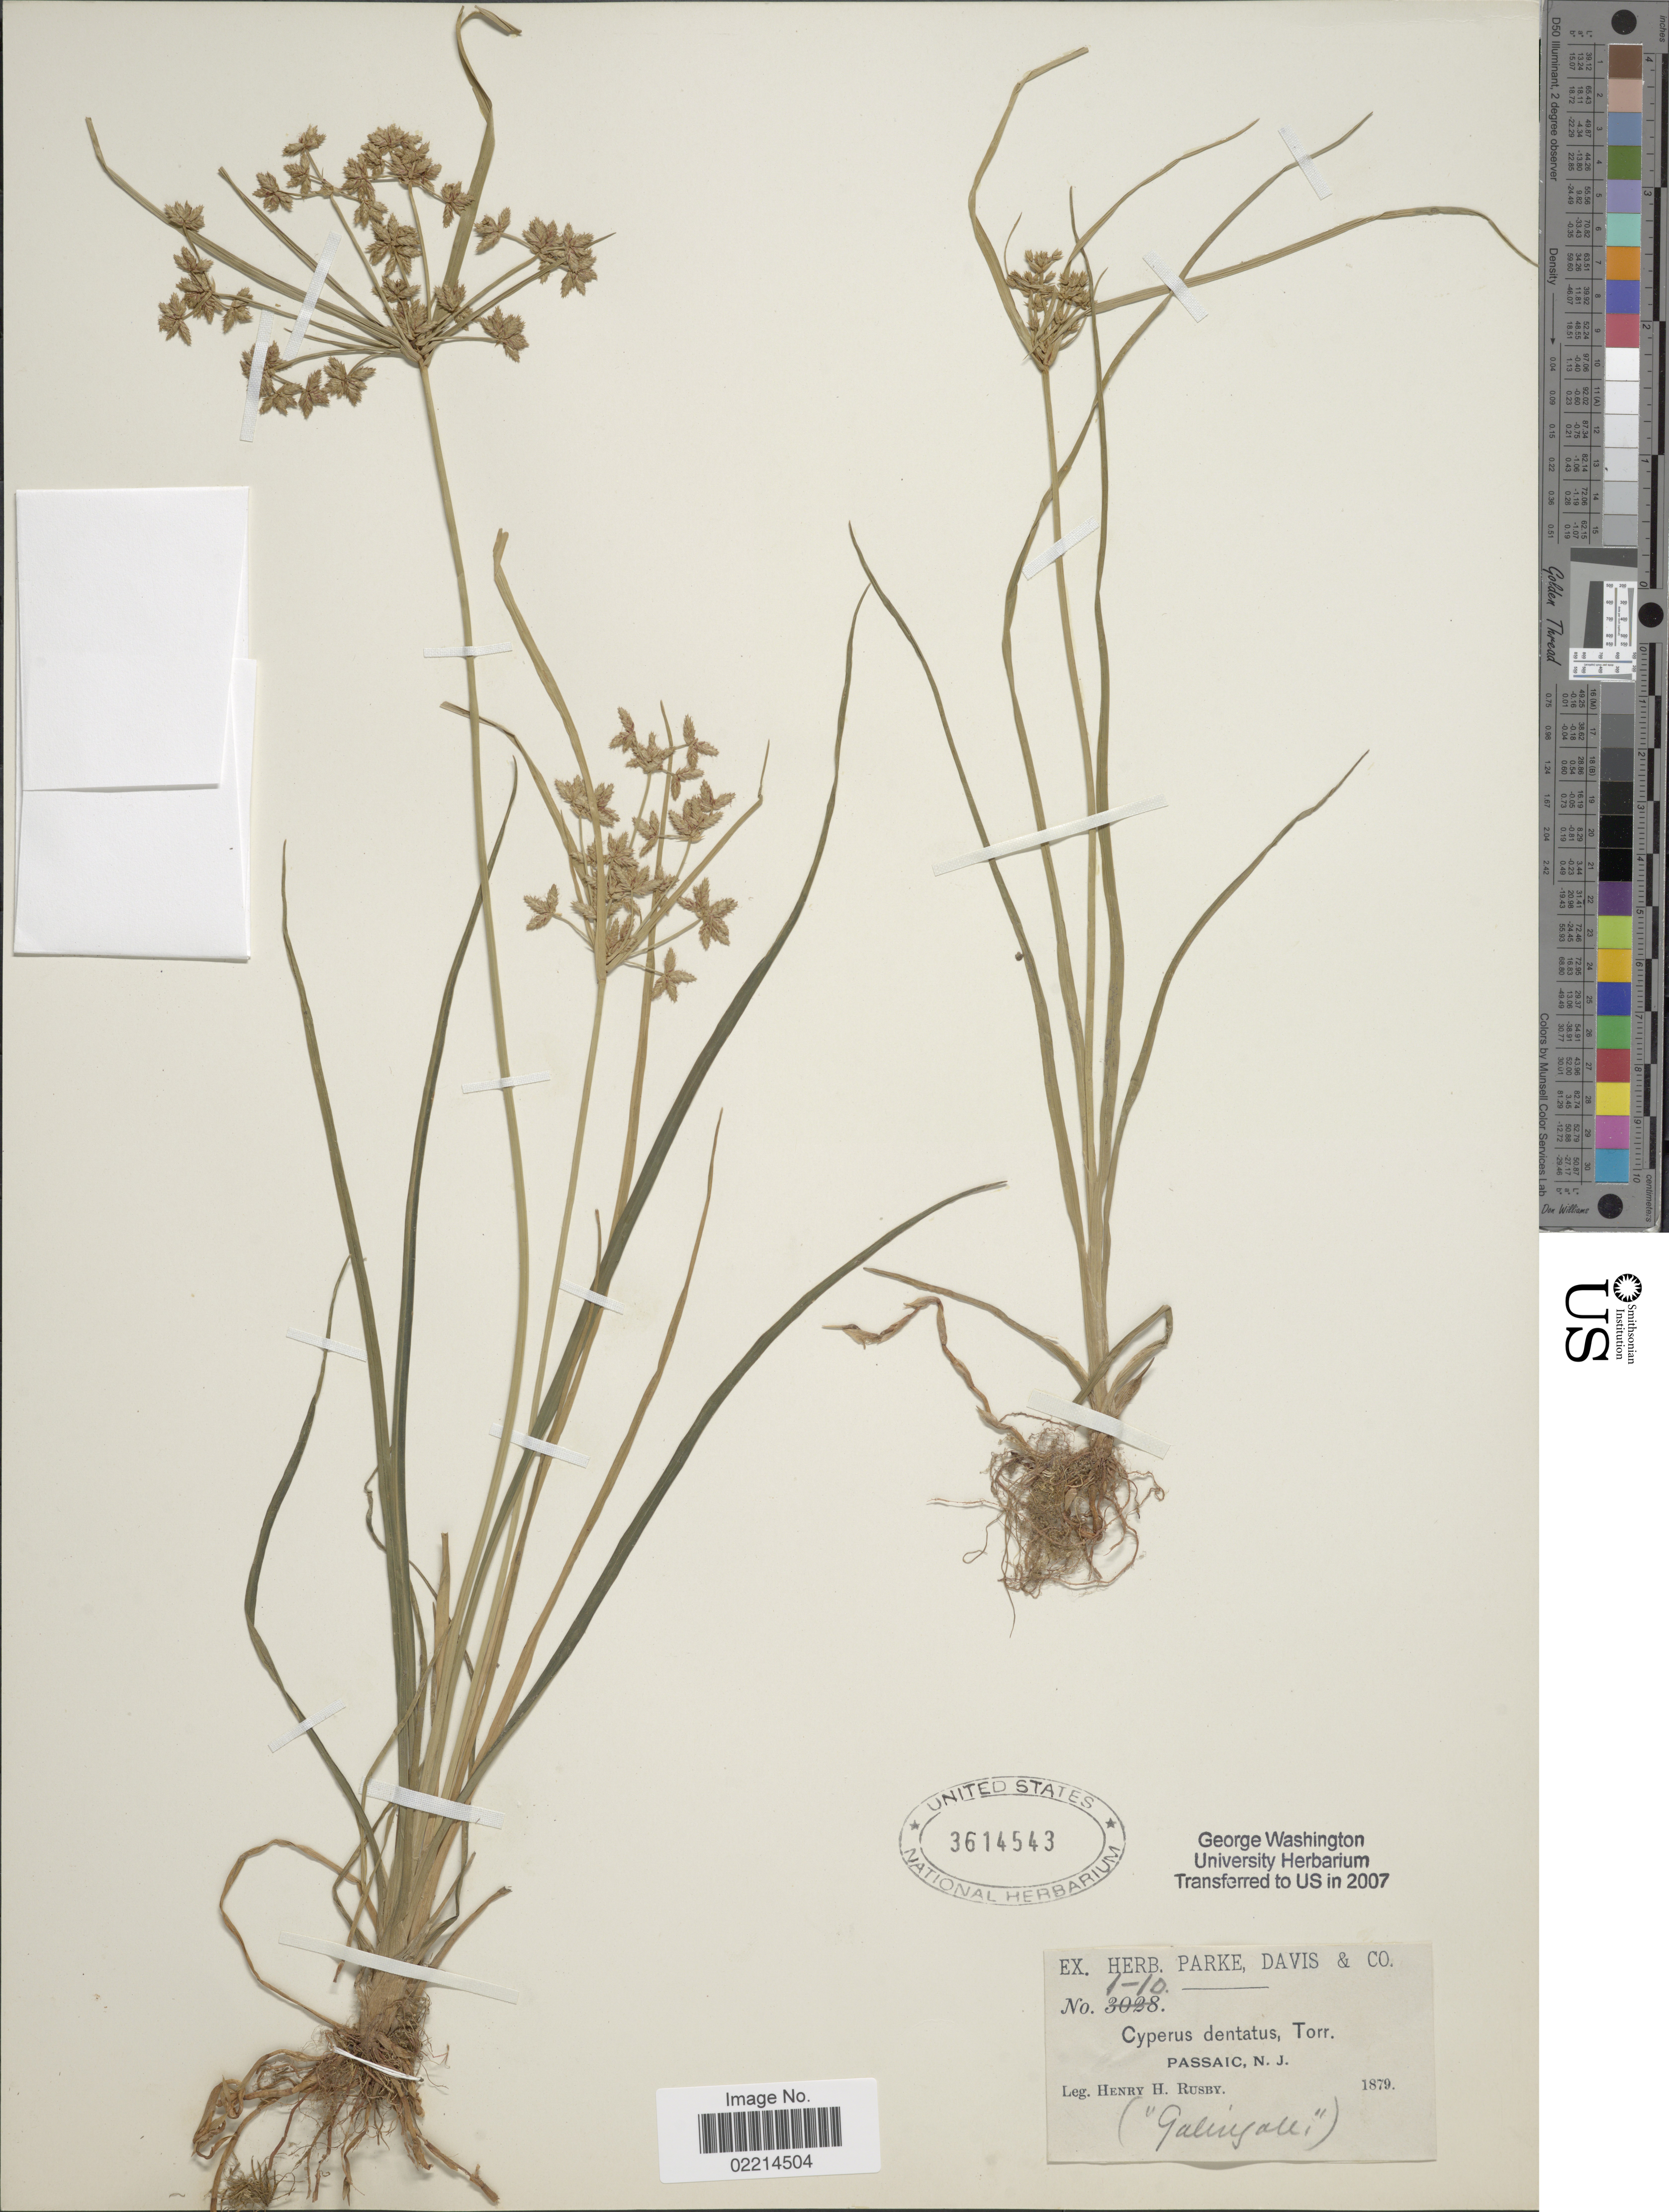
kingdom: Plantae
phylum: Tracheophyta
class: Liliopsida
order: Poales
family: Cyperaceae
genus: Cyperus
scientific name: Cyperus dentatus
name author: Torr.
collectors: H. H. Rusby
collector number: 1-10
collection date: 1879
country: United States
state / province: New Jersey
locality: Passaic.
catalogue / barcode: US 3614543